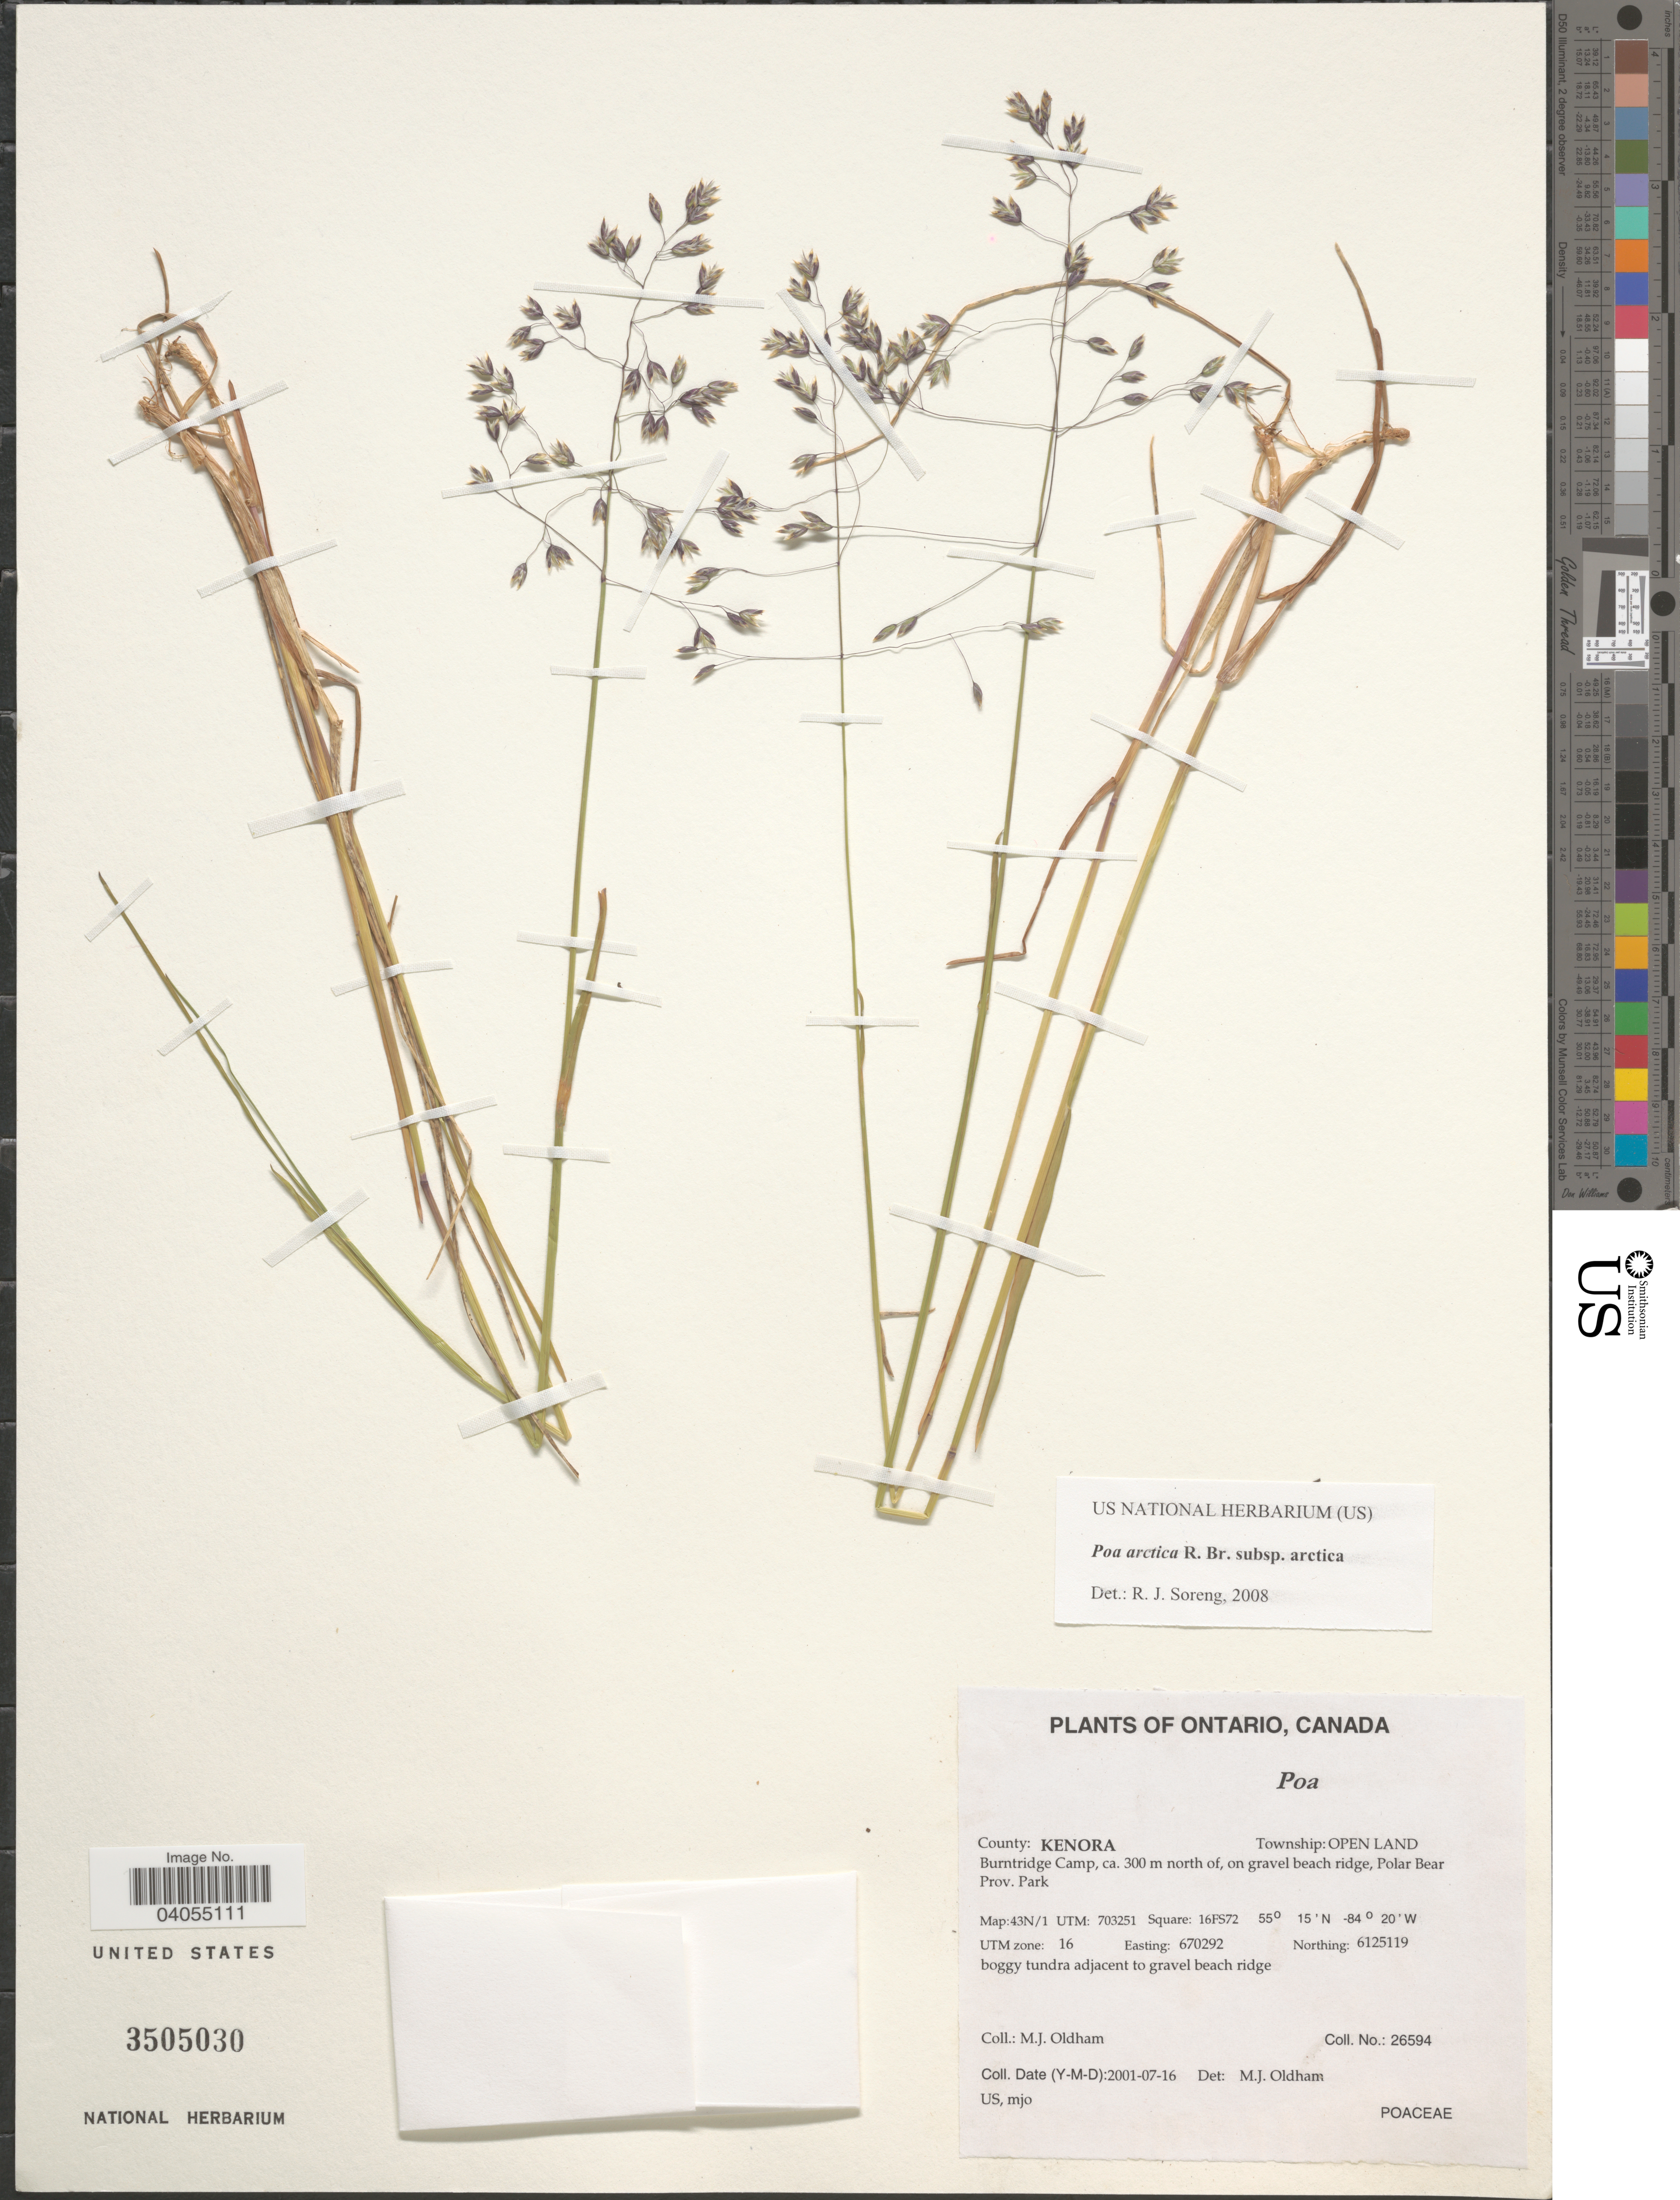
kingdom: Plantae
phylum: Tracheophyta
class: Liliopsida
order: Poales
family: Poaceae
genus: Poa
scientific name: Poa arctica subsp. arctica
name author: R. Br.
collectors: M. Oldham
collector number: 26594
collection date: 2001-07-16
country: Canada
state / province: Ontario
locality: County: Kenora. Township: Open Land. Burntridge Camp, ca. 300 m north of, on gravel beach ridge, Polar Bear Prov. Park. Map: 43N/1 UTM: 703251 Square: 16FS72.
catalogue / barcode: US 3505030